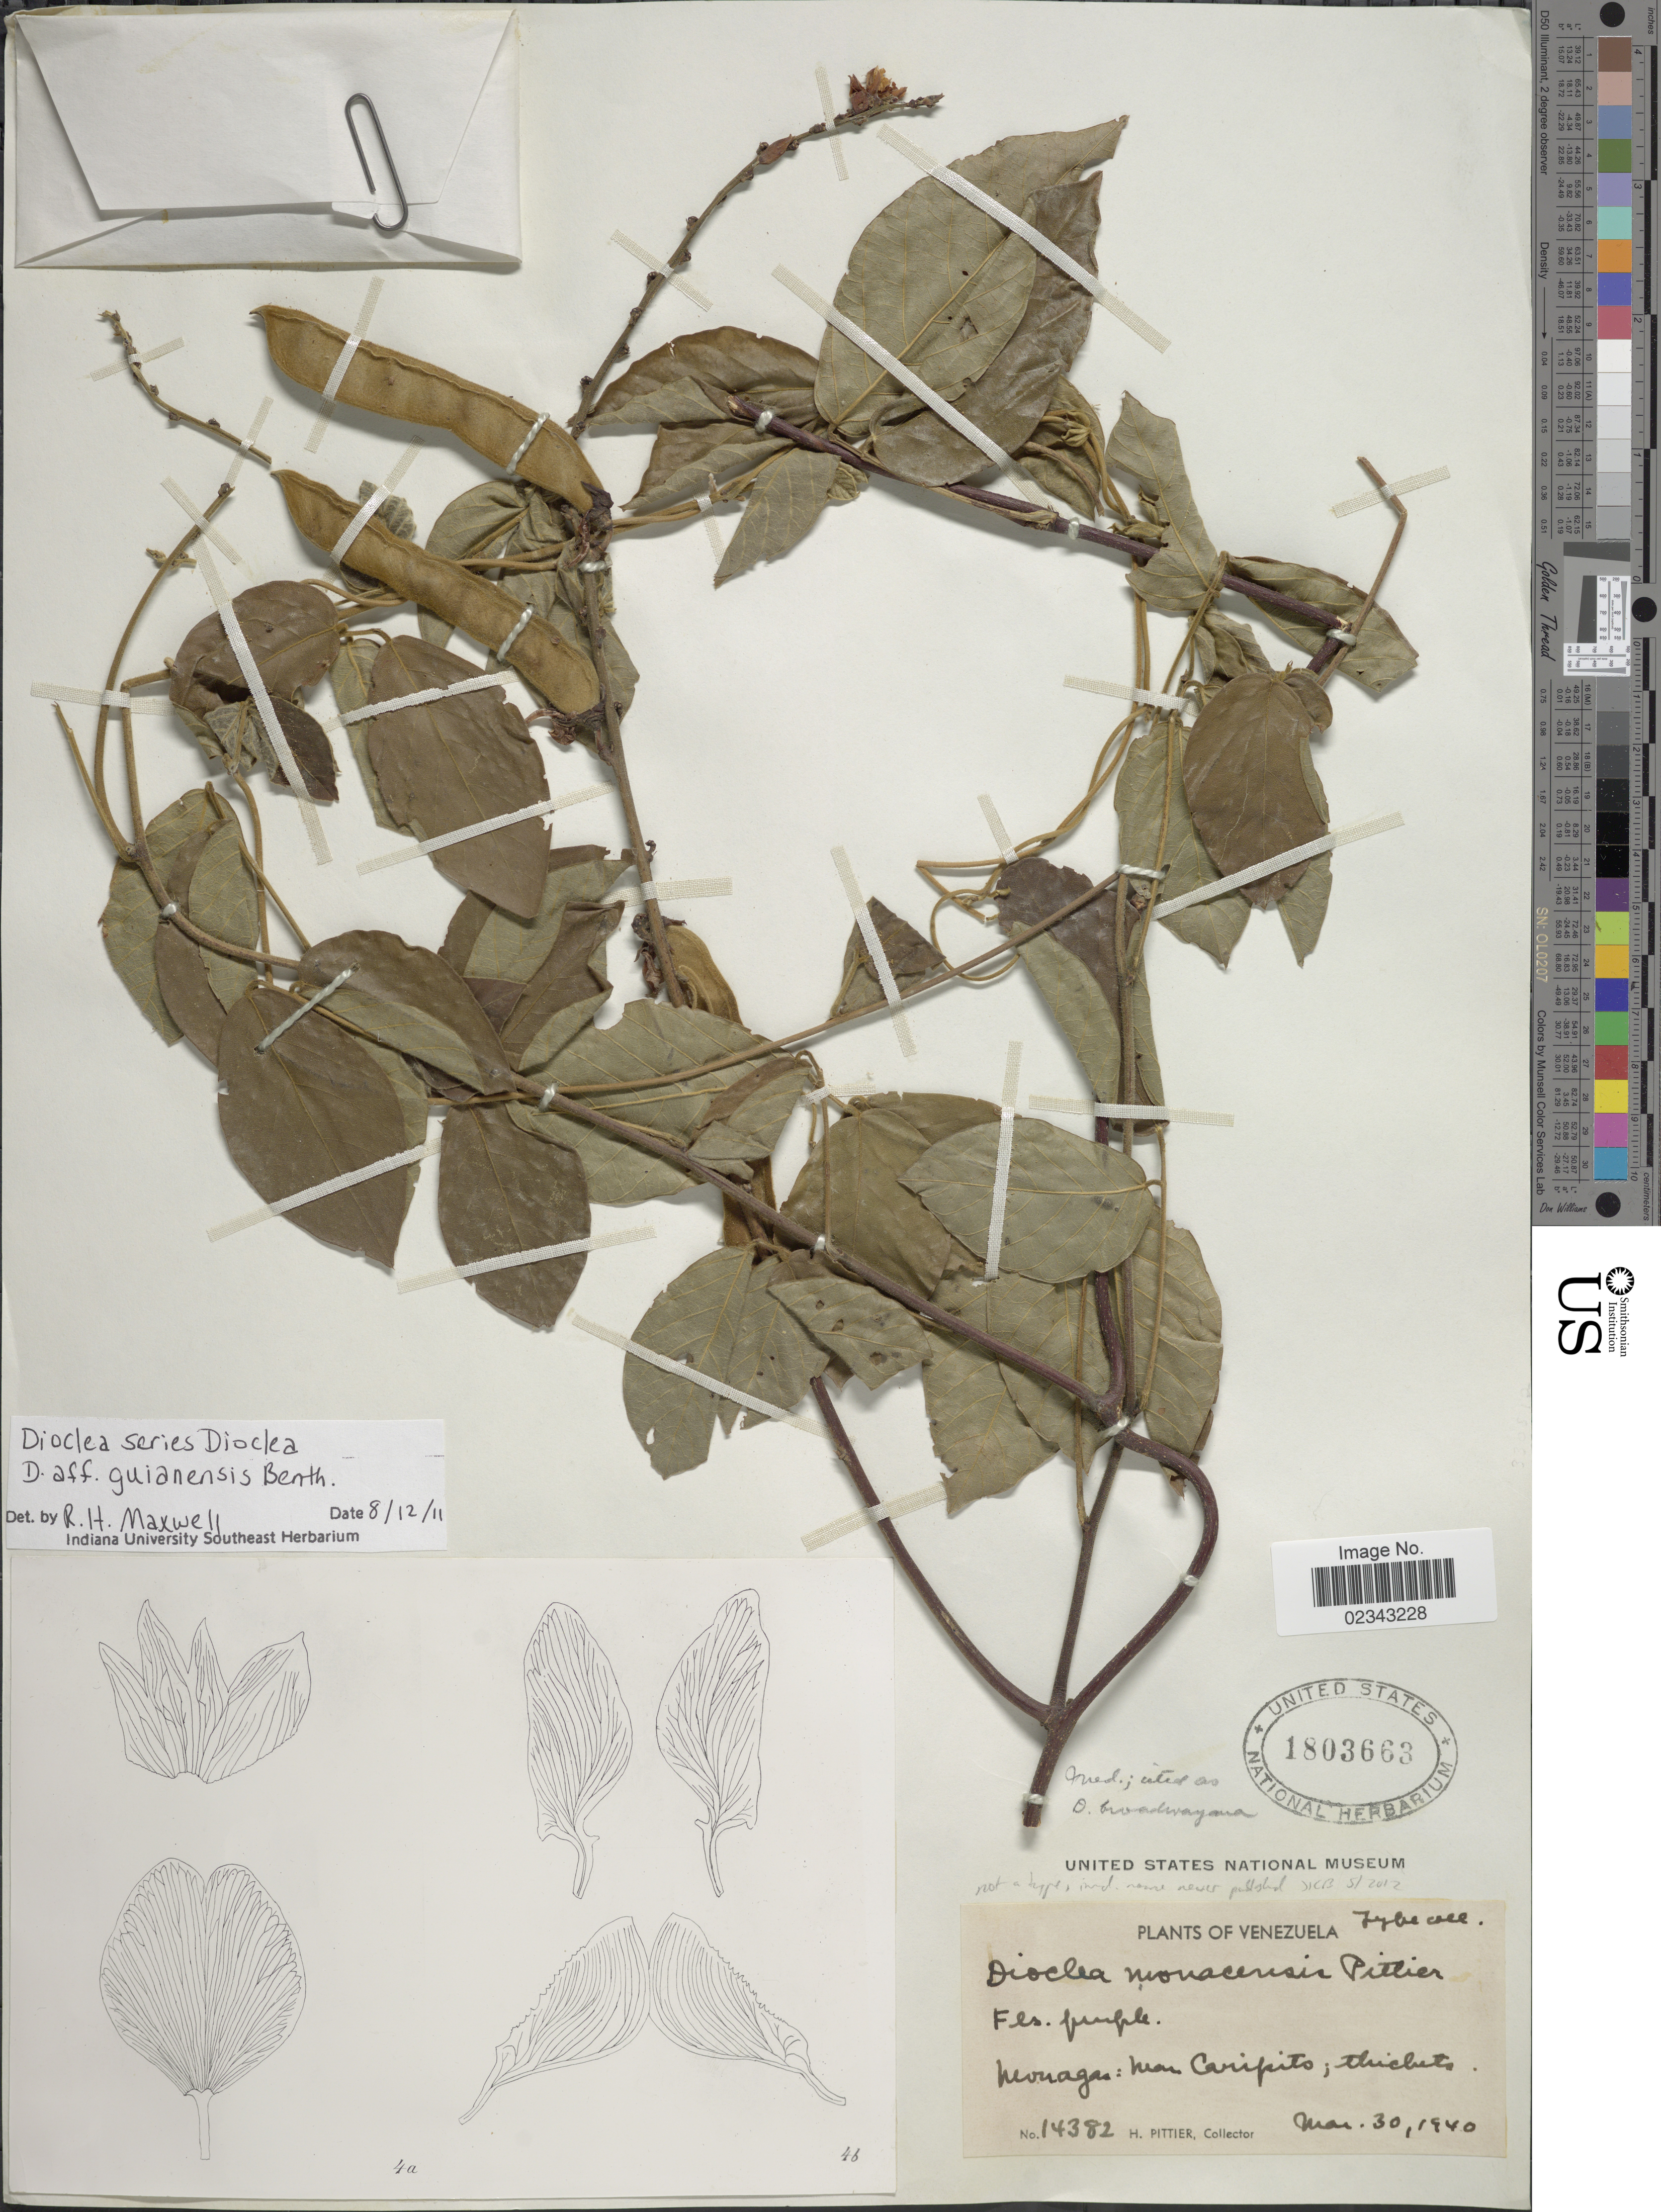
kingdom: Plantae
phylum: Tracheophyta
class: Magnoliopsida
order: Fabales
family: Fabaceae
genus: Dioclea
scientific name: Dioclea guianensis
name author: Benth.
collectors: H. F. Pittier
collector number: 14382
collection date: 1940-03-30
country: Venezuela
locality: Neonagas: Near Caripito; thickets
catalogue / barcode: US 1803663